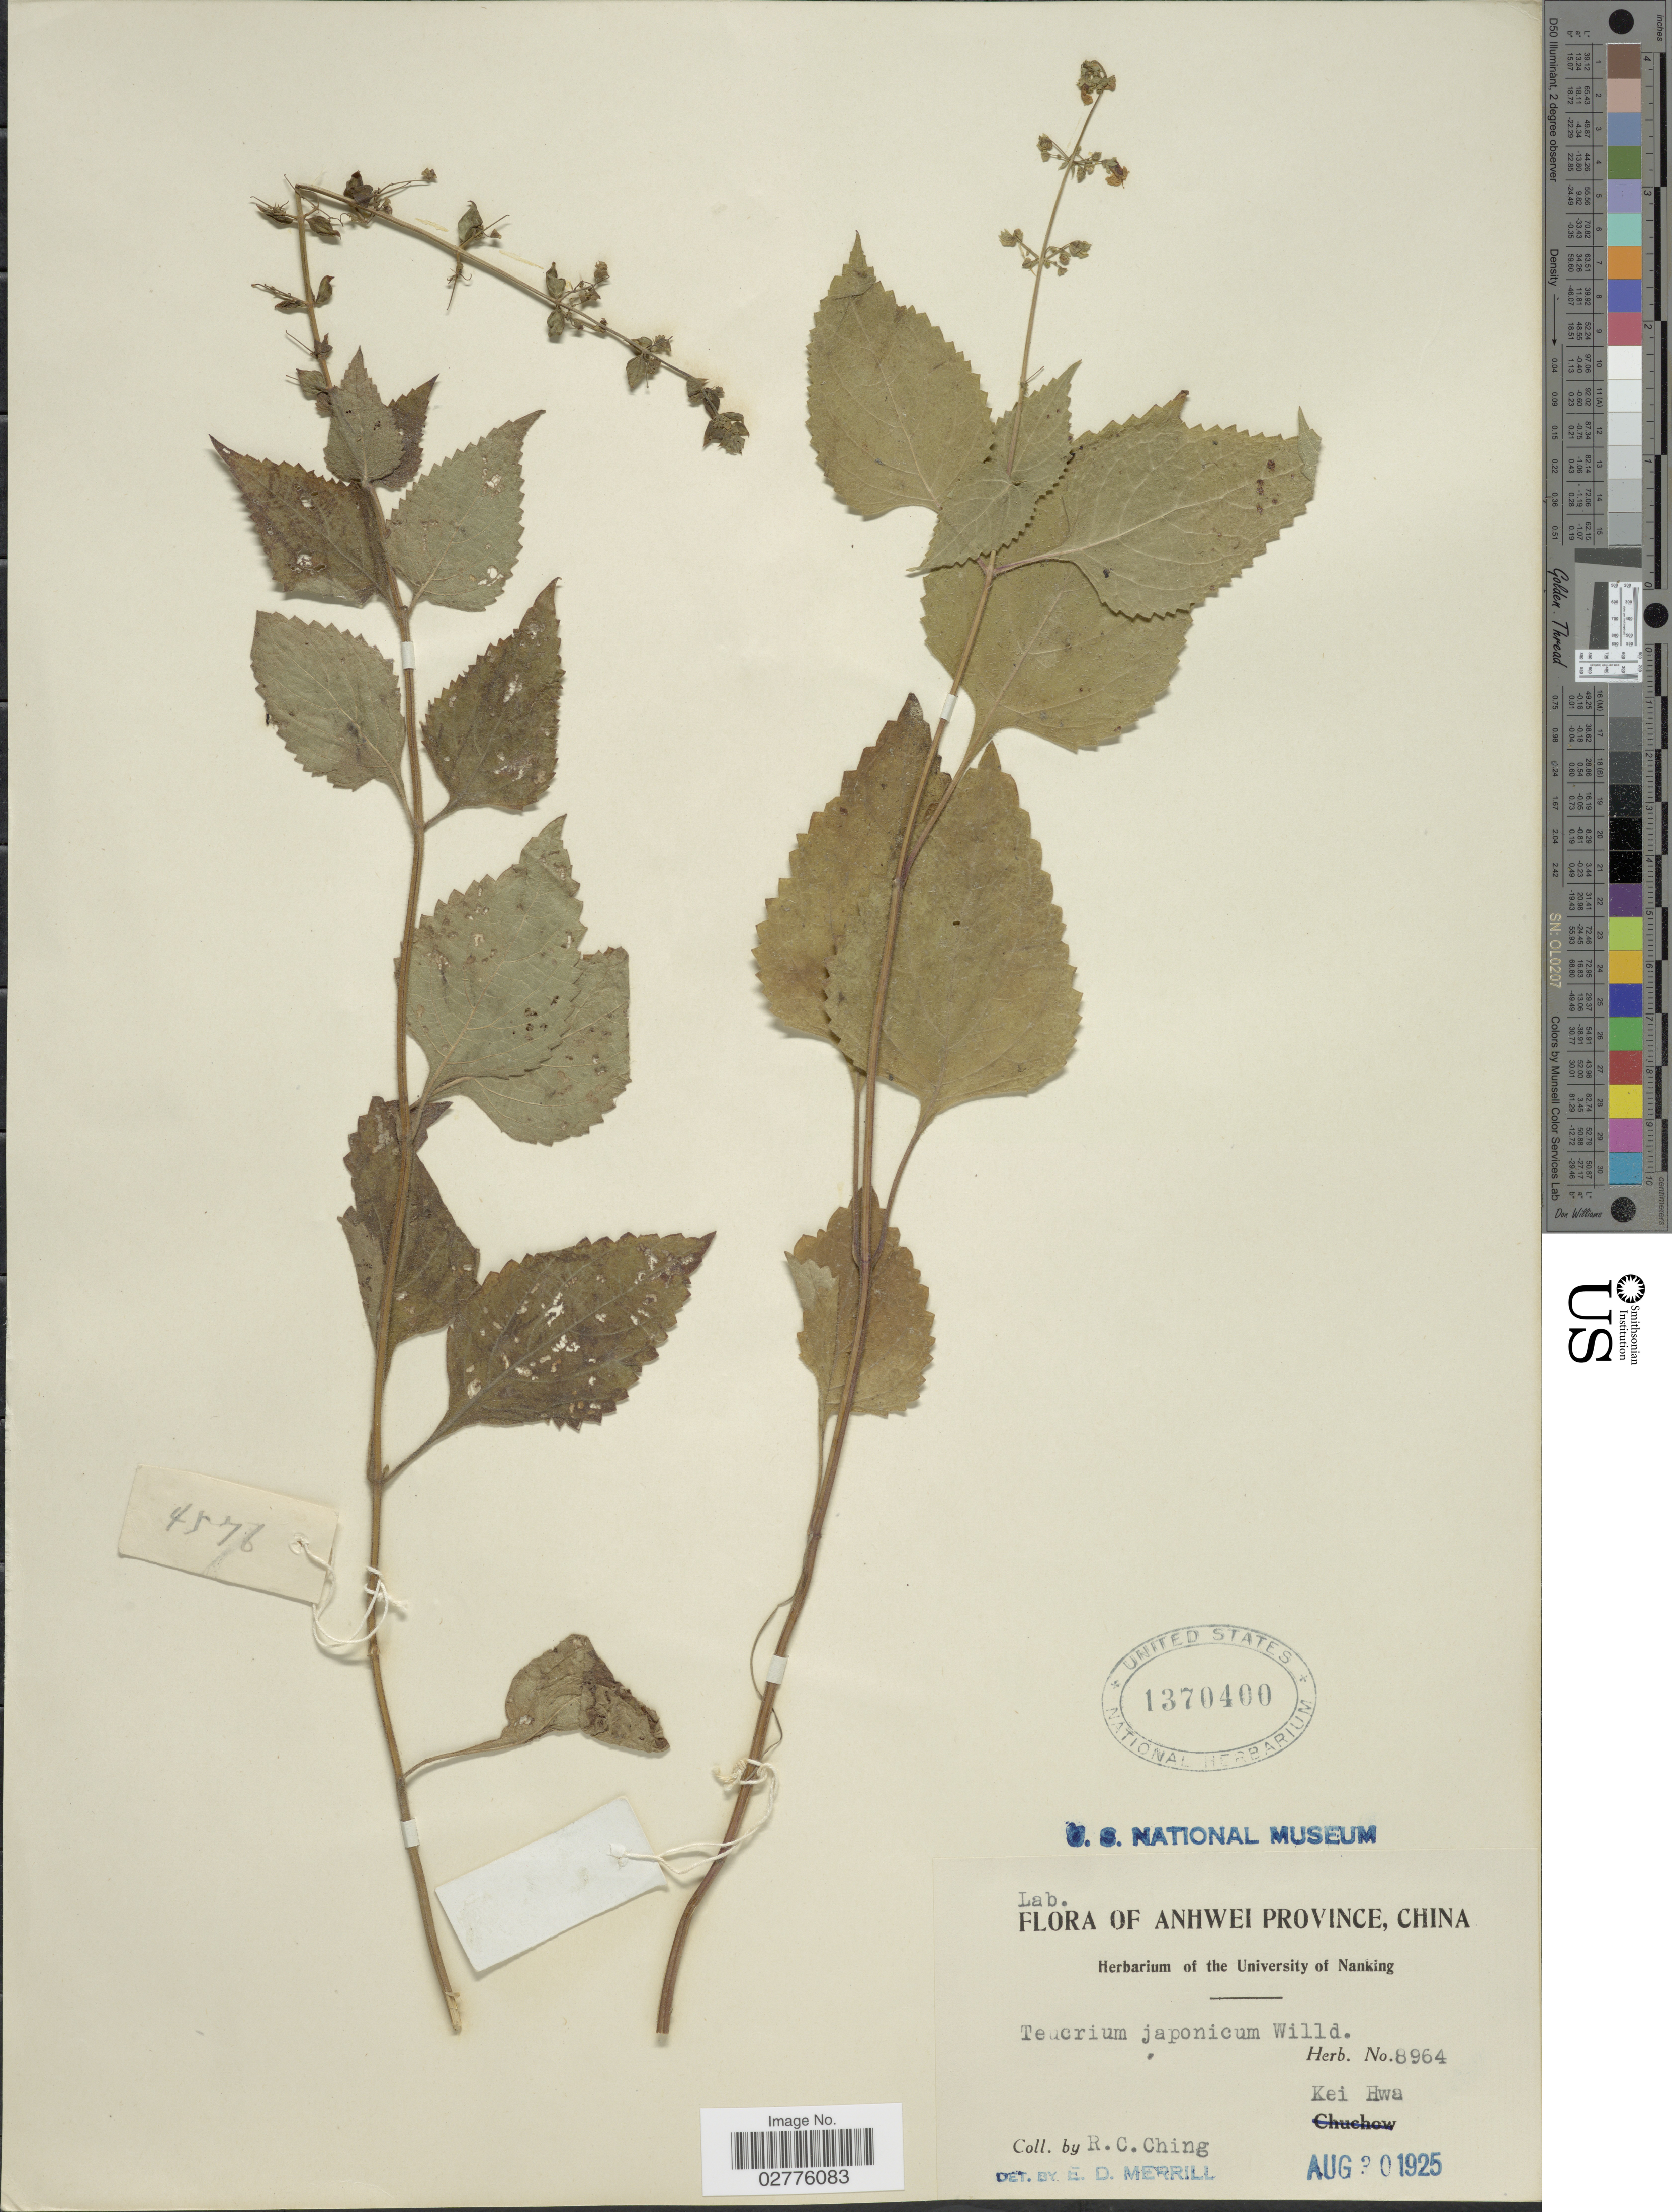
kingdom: Plantae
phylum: Tracheophyta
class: Magnoliopsida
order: Lamiales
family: Lamiaceae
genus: Teucrium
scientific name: Teucrium japonicum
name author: Houtt.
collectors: R. C. Ching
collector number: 8964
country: China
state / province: Anhui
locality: Anhwei Province, Kei Hwa.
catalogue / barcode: US 1370400